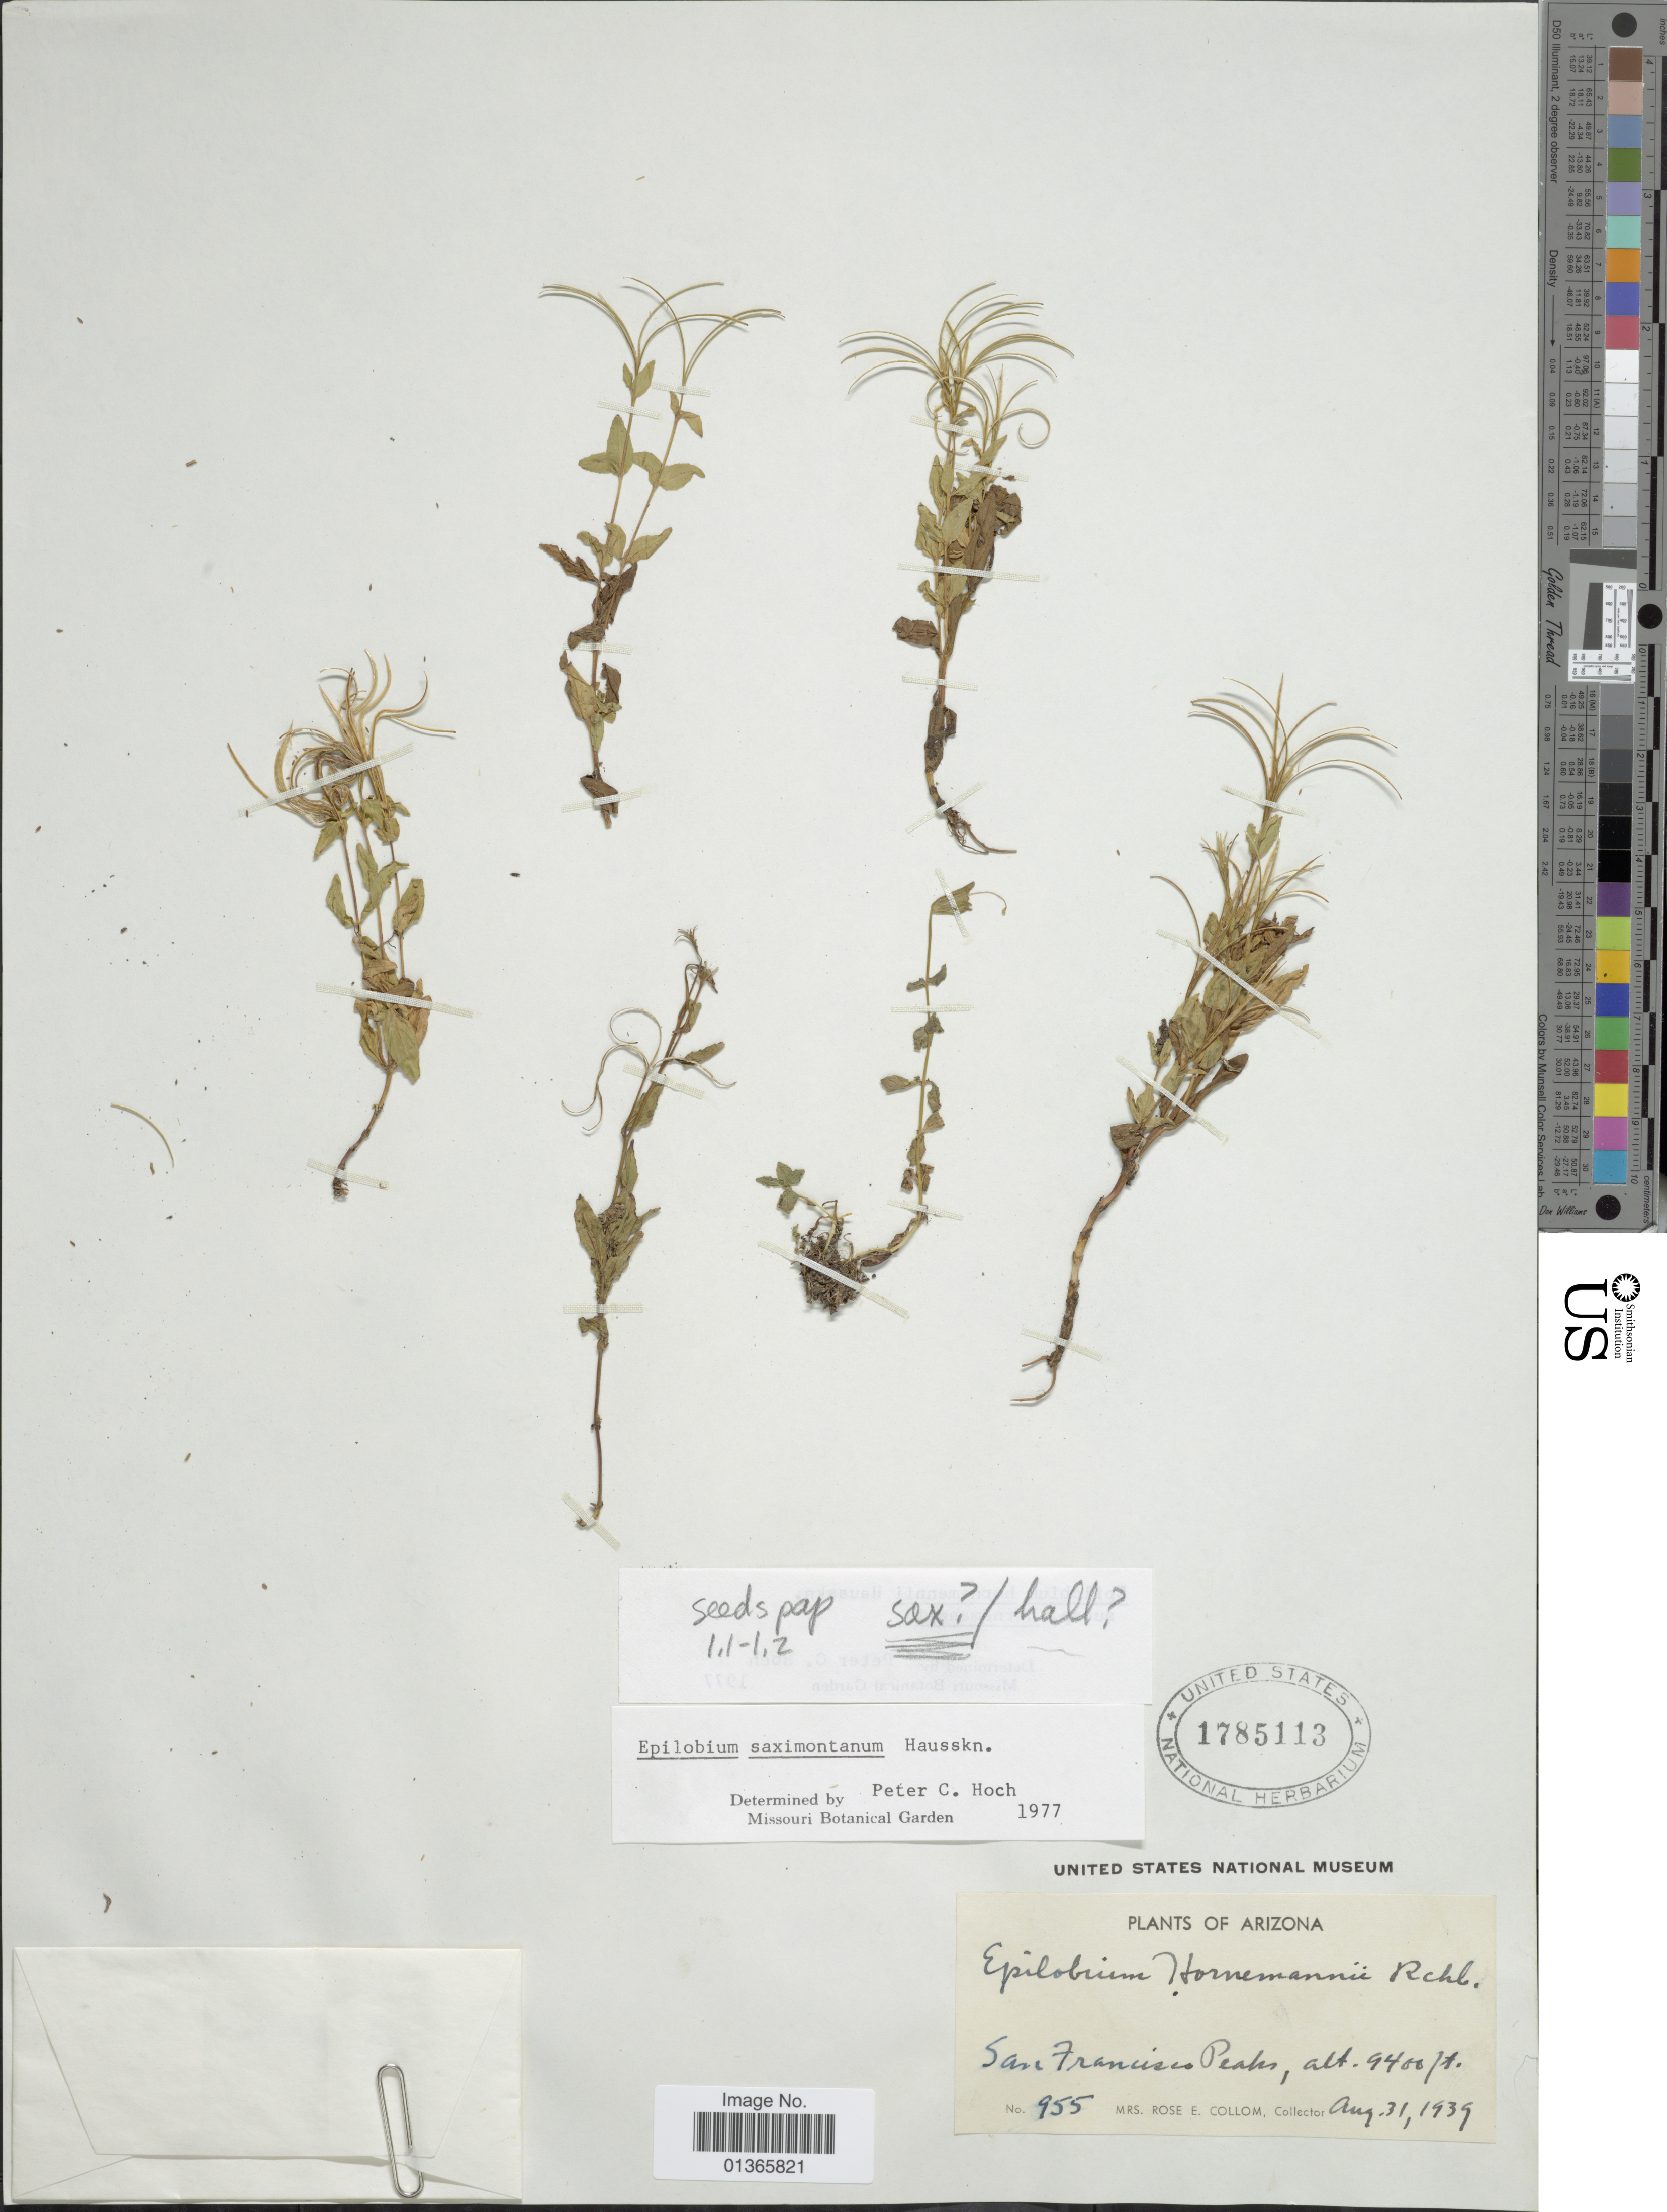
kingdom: Plantae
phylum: Tracheophyta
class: Magnoliopsida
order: Myrtales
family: Onagraceae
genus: Epilobium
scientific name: Epilobium saximontanum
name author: Hausskn.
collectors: R. E. Collom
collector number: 955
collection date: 1939-08-31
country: United States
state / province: Arizona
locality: San Francisco Peaks.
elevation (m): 2865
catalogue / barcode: US 1785113